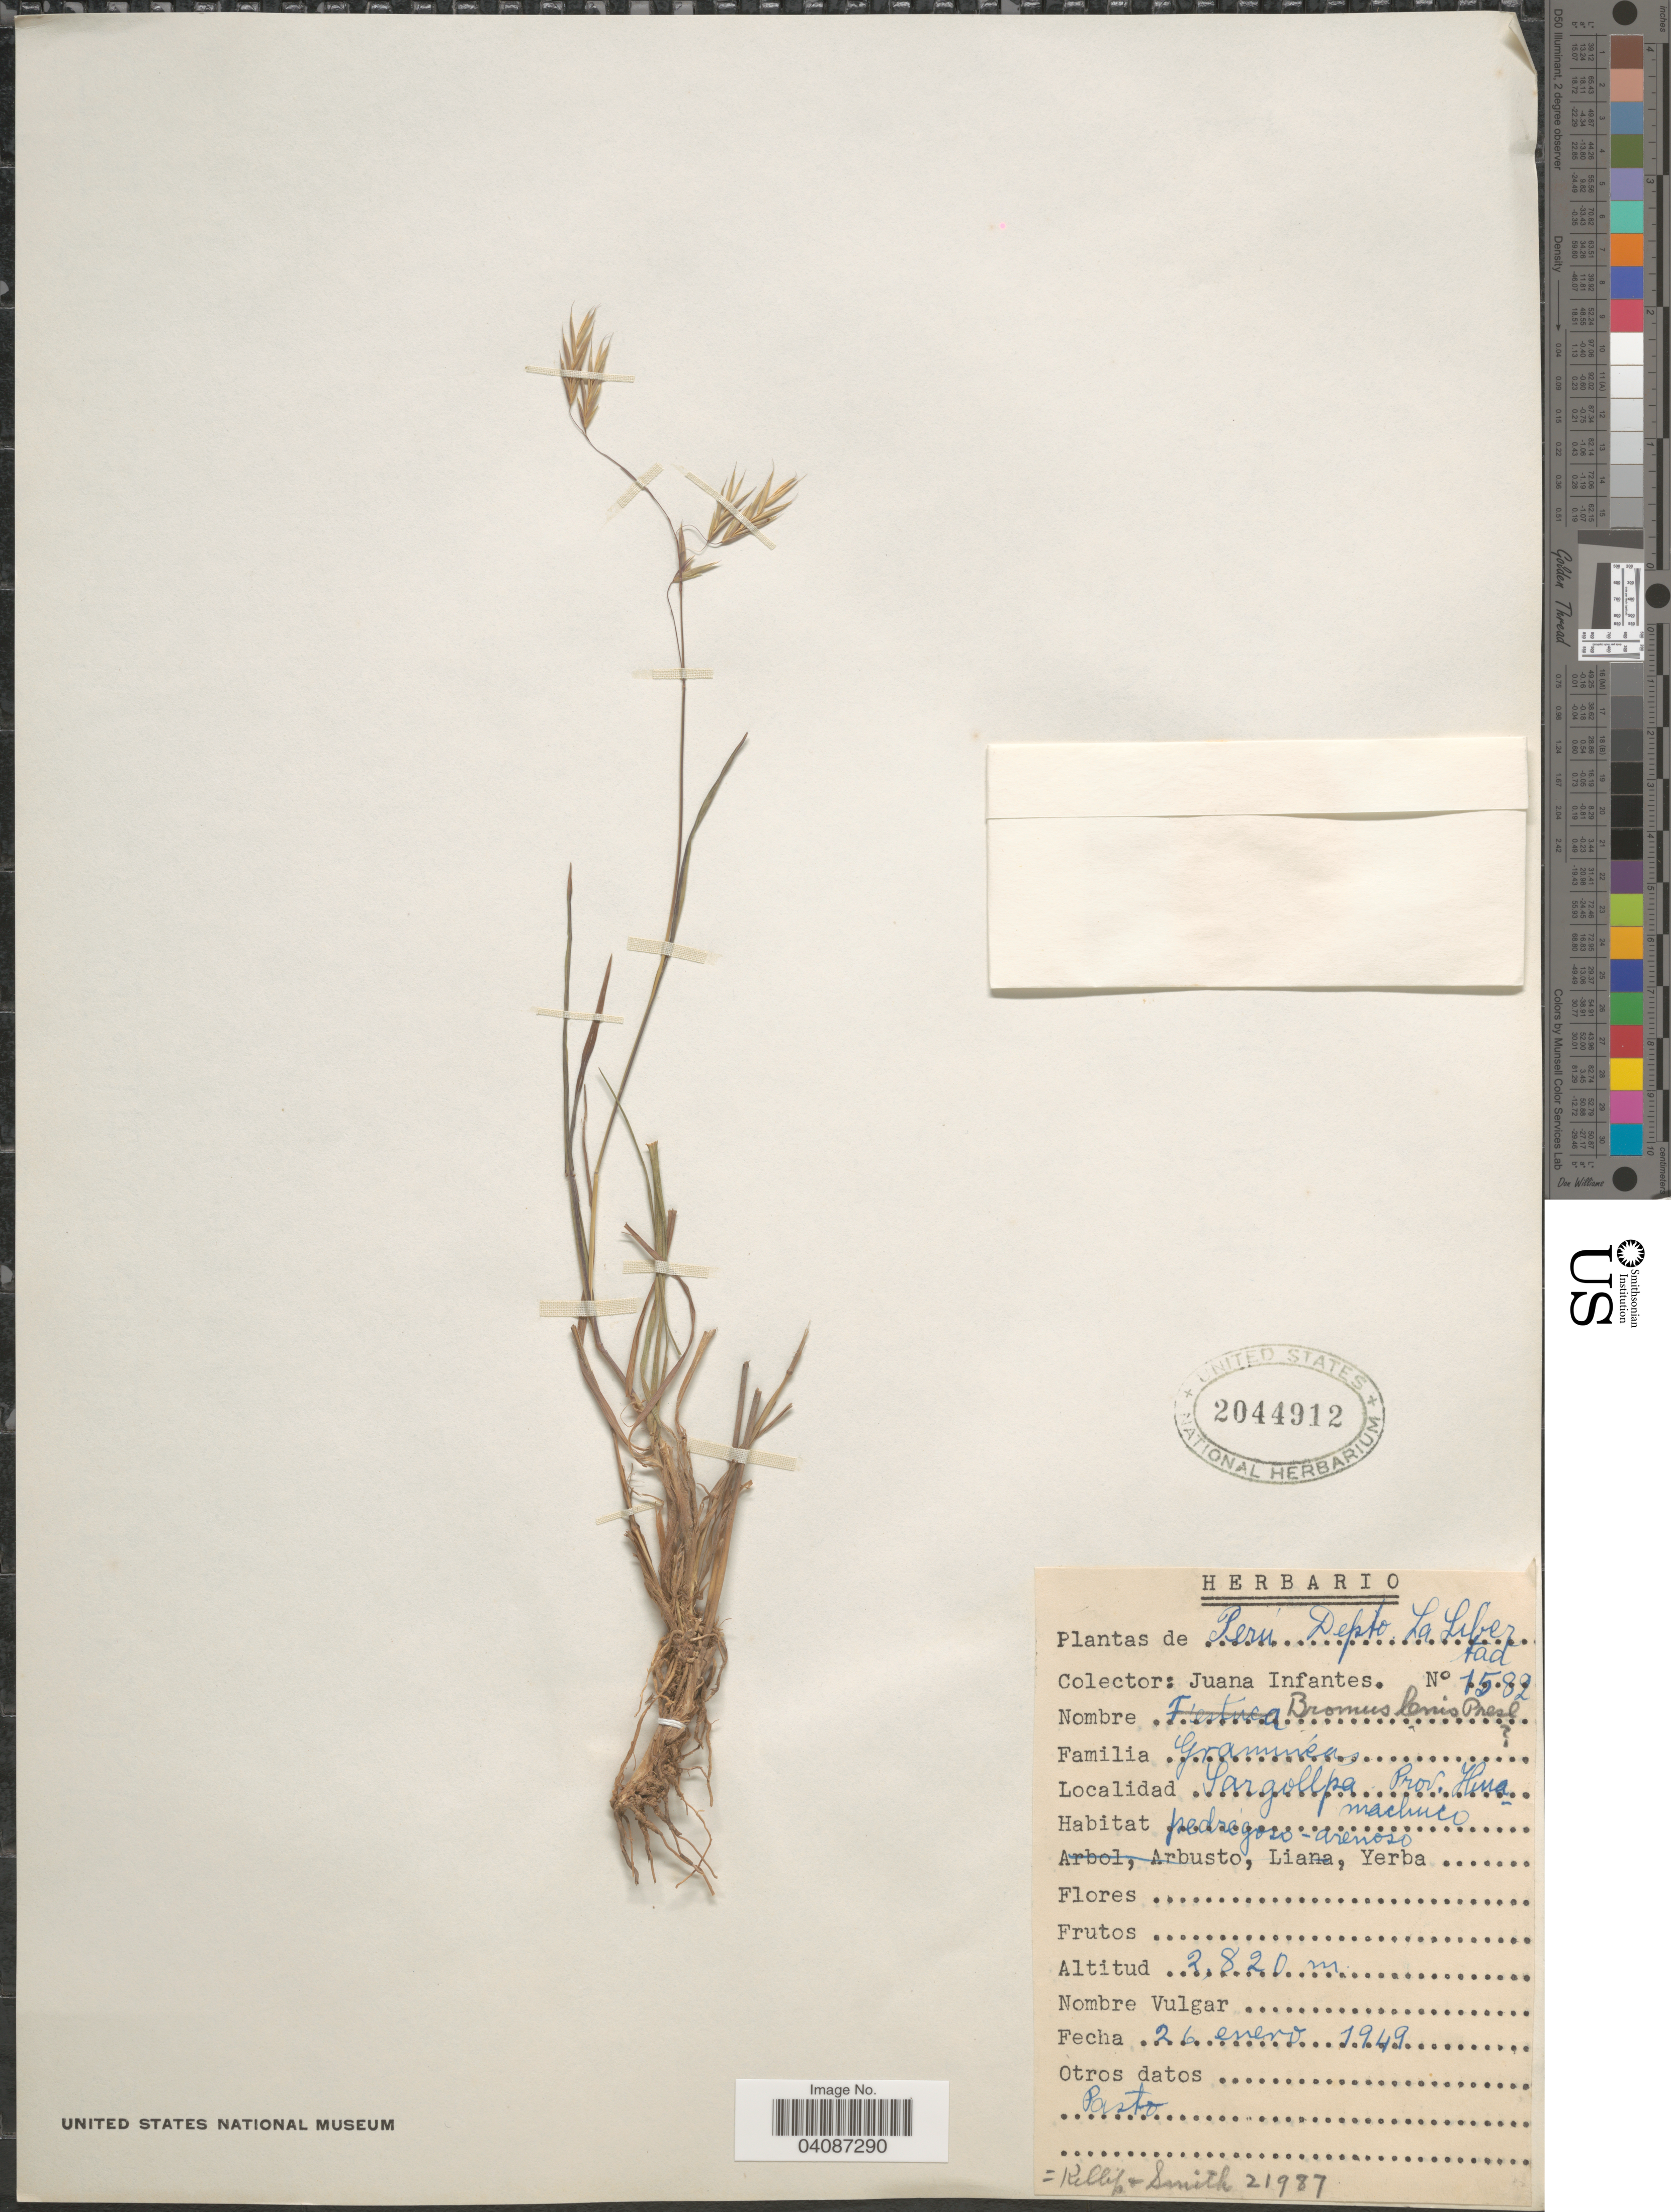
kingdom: Plantae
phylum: Tracheophyta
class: Liliopsida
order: Poales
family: Poaceae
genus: Bromus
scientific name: Bromus pitensis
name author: Kunth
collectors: J. Infantes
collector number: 1582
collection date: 1949-01-26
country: Peru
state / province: La Libertad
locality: Depto. La Libertad. Sargollpa. Prov. Huamachuco.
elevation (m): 2820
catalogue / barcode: US 2044912